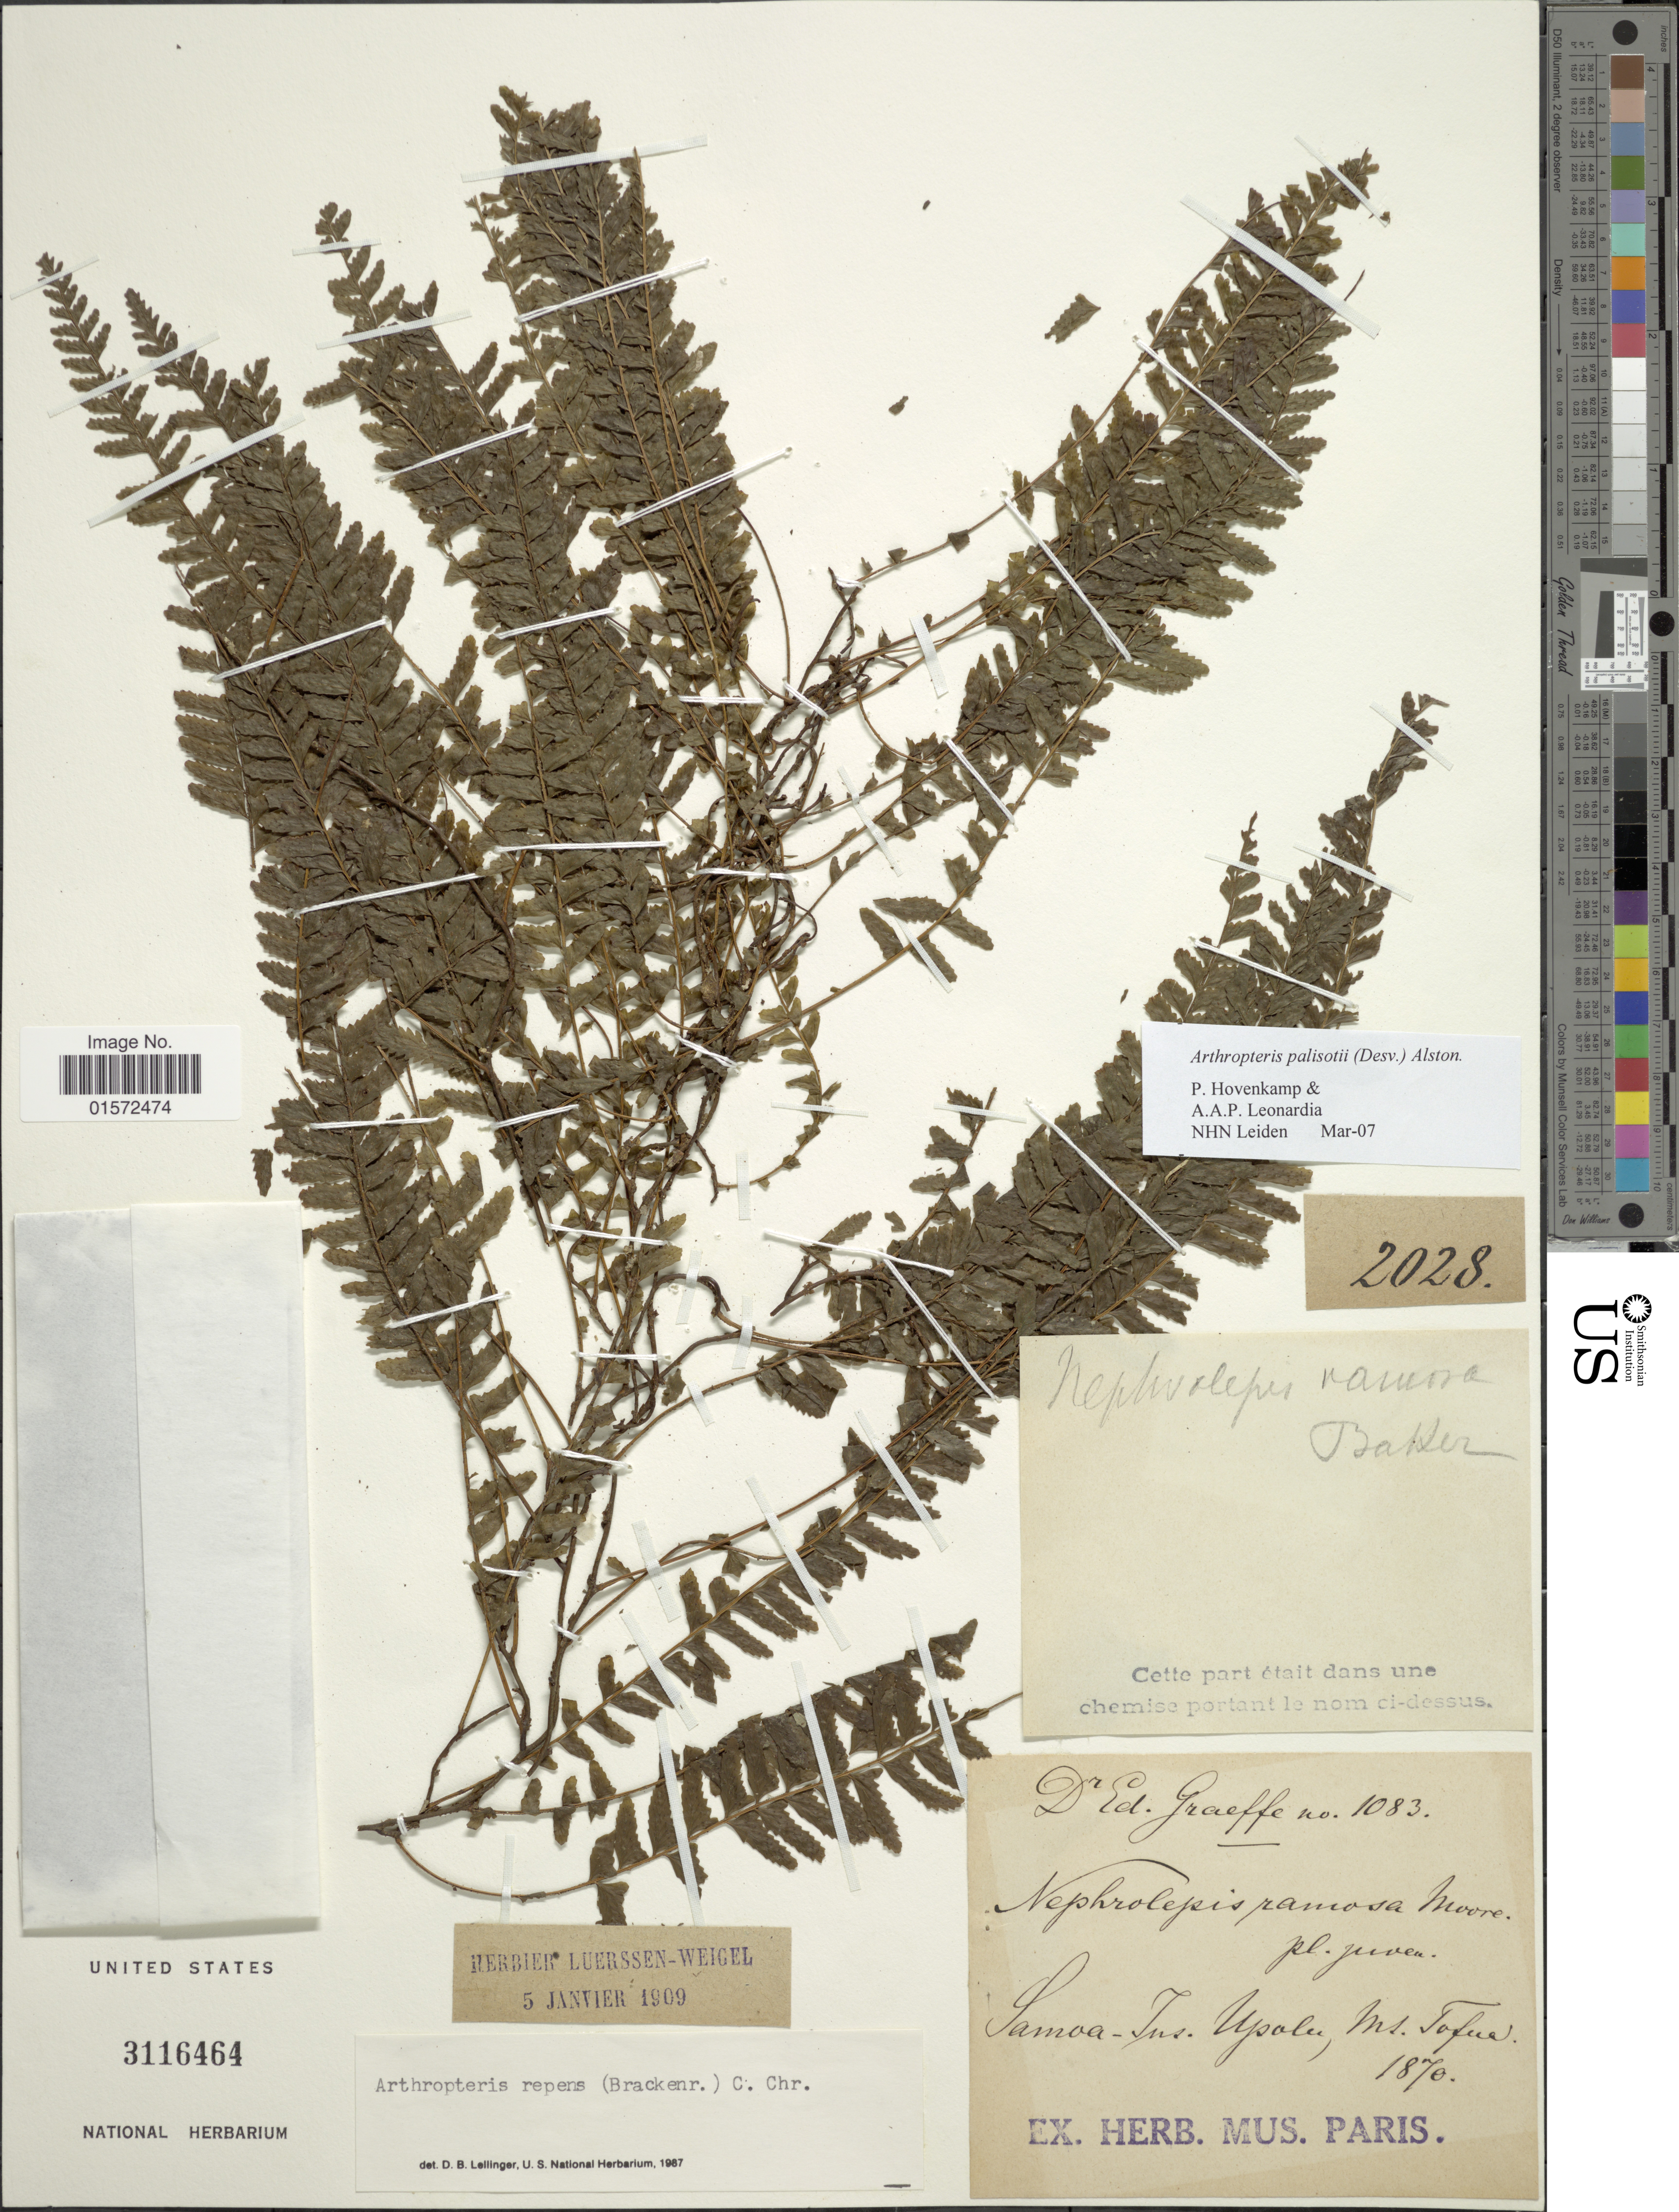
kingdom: Plantae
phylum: Tracheophyta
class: Polypodiopsida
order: Polypodiales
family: Tectariaceae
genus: Arthropteris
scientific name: Arthropteris palisotii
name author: (Desv.) Alston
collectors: E. Graeffe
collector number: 1083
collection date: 1870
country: Samoa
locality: Samoa ins. Upolu, Mt, Tofua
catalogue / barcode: US 3116464